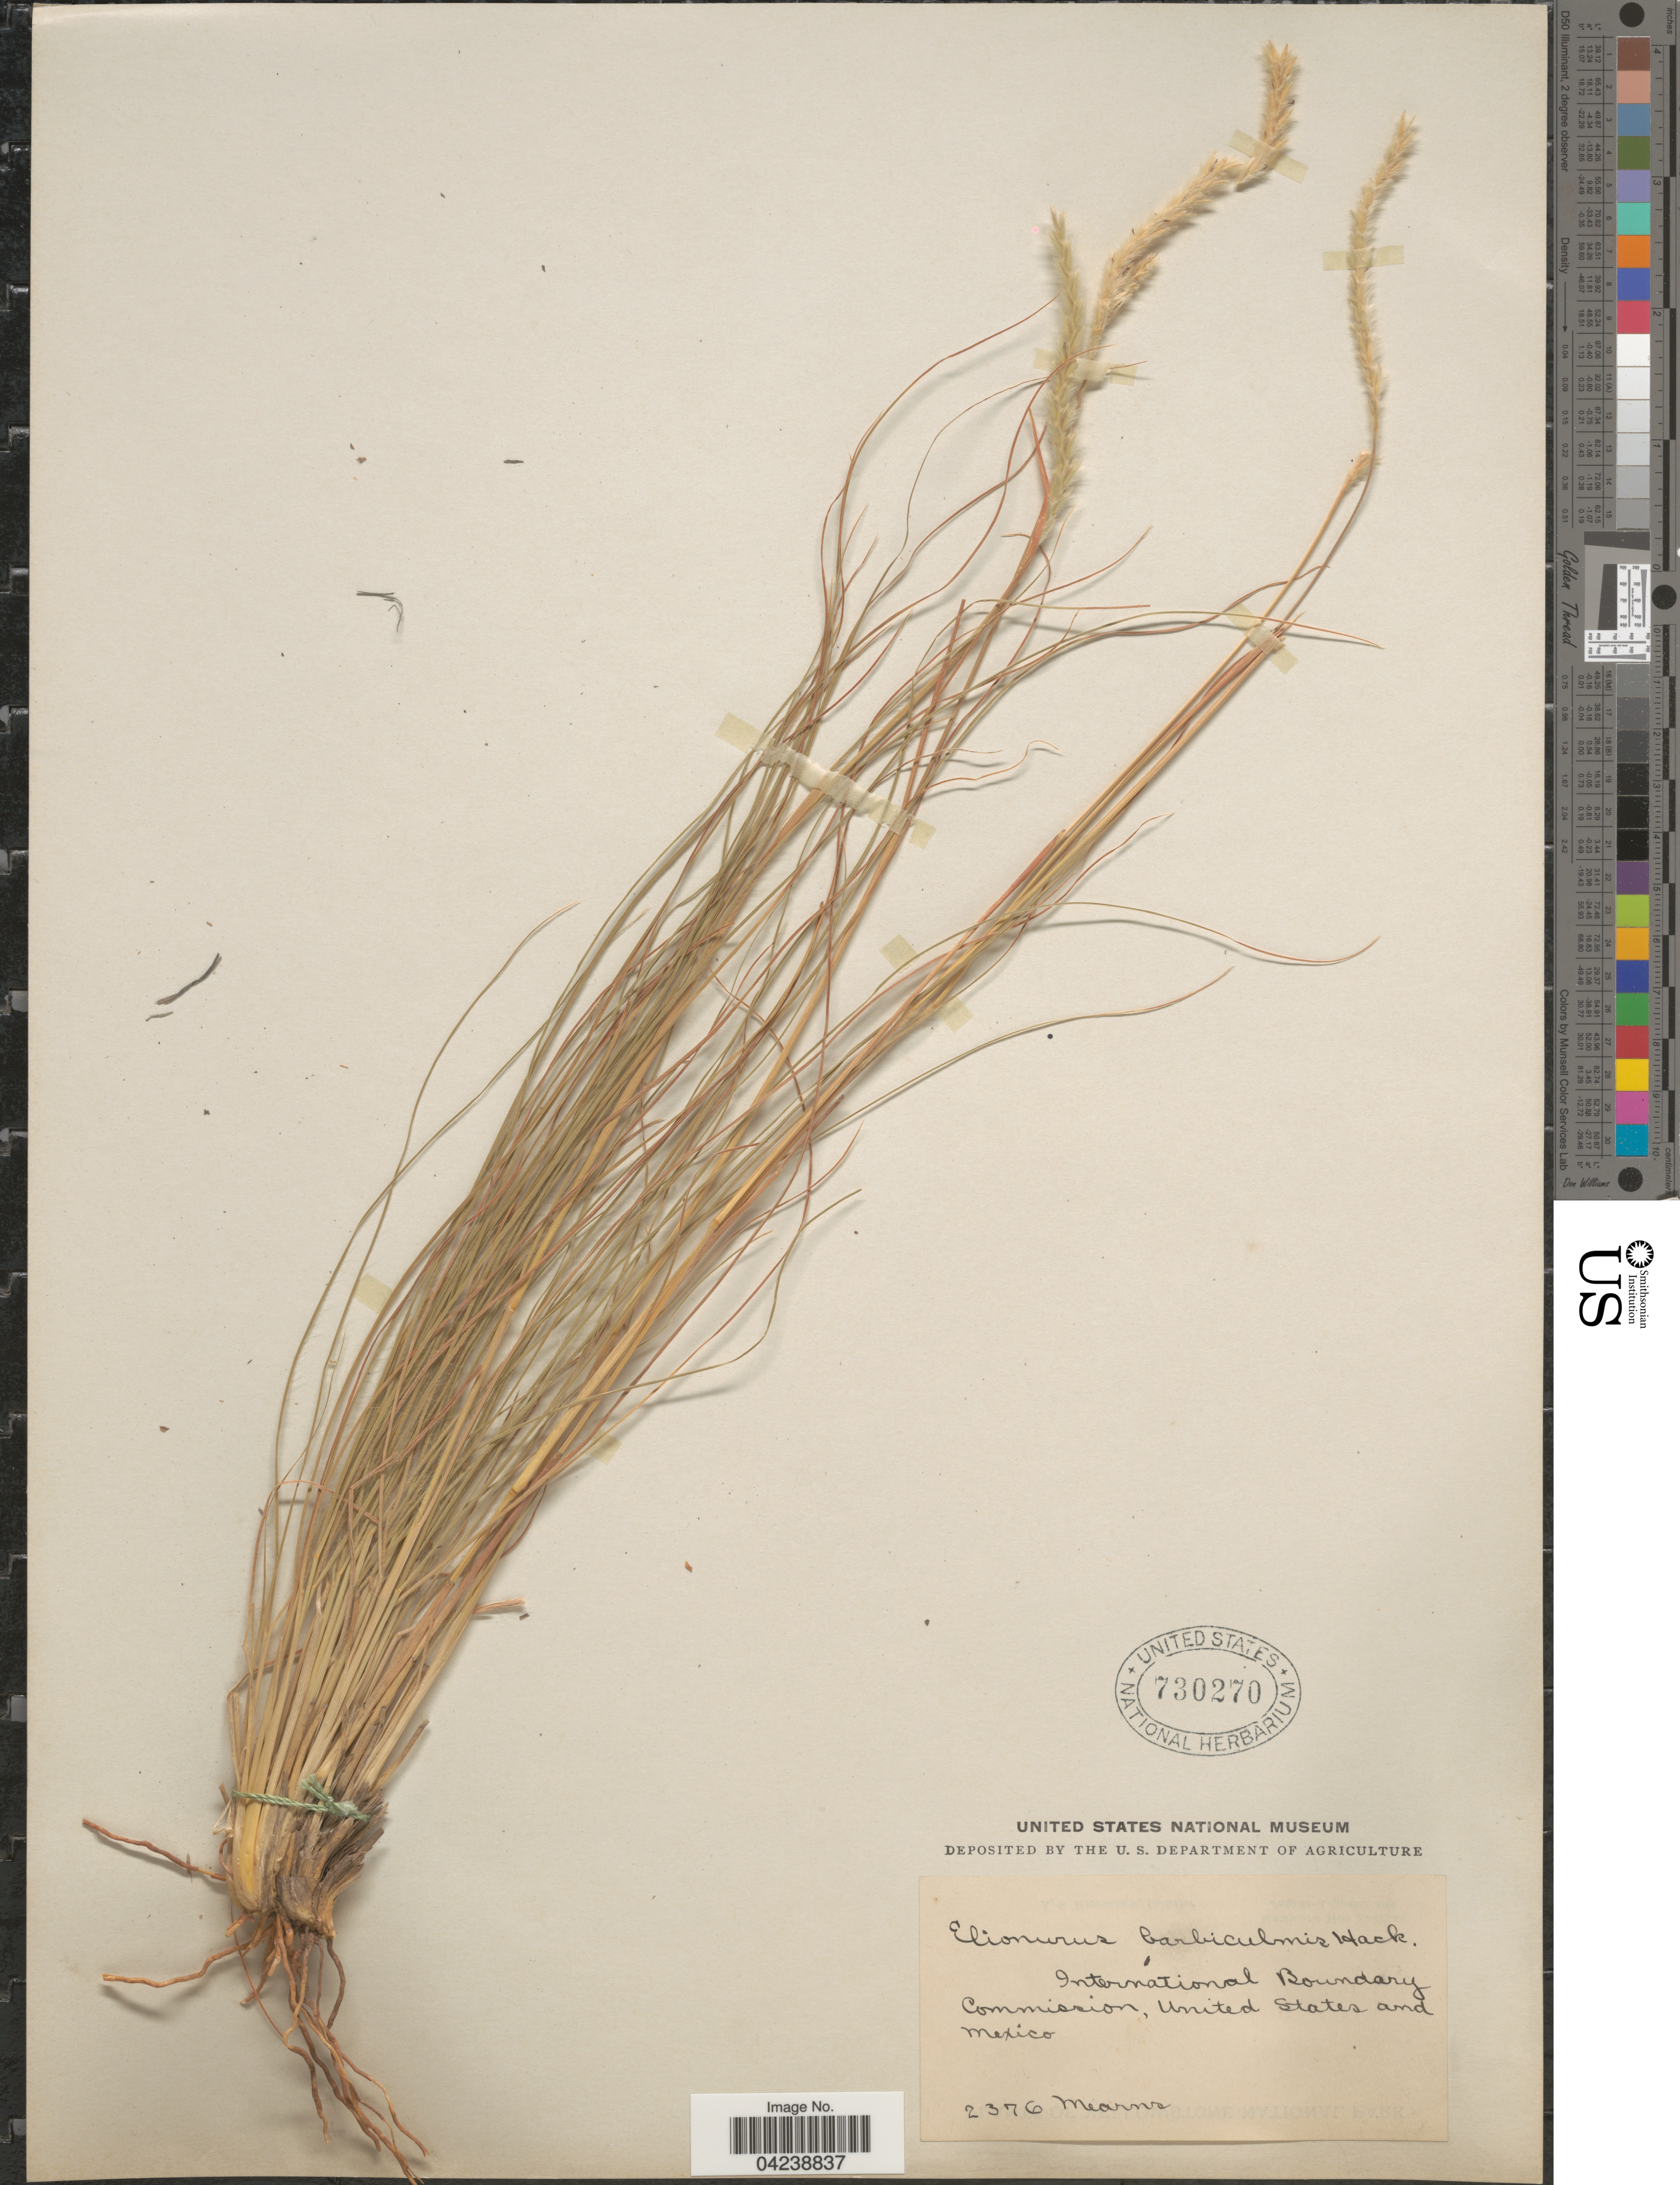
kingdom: Plantae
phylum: Tracheophyta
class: Liliopsida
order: Poales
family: Poaceae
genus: Elionurus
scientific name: Elionurus barbiculmis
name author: Hack. in A. DC.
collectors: -- Mearns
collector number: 2376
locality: International Boundary Commission, United States and Mexico.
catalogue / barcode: US 730270